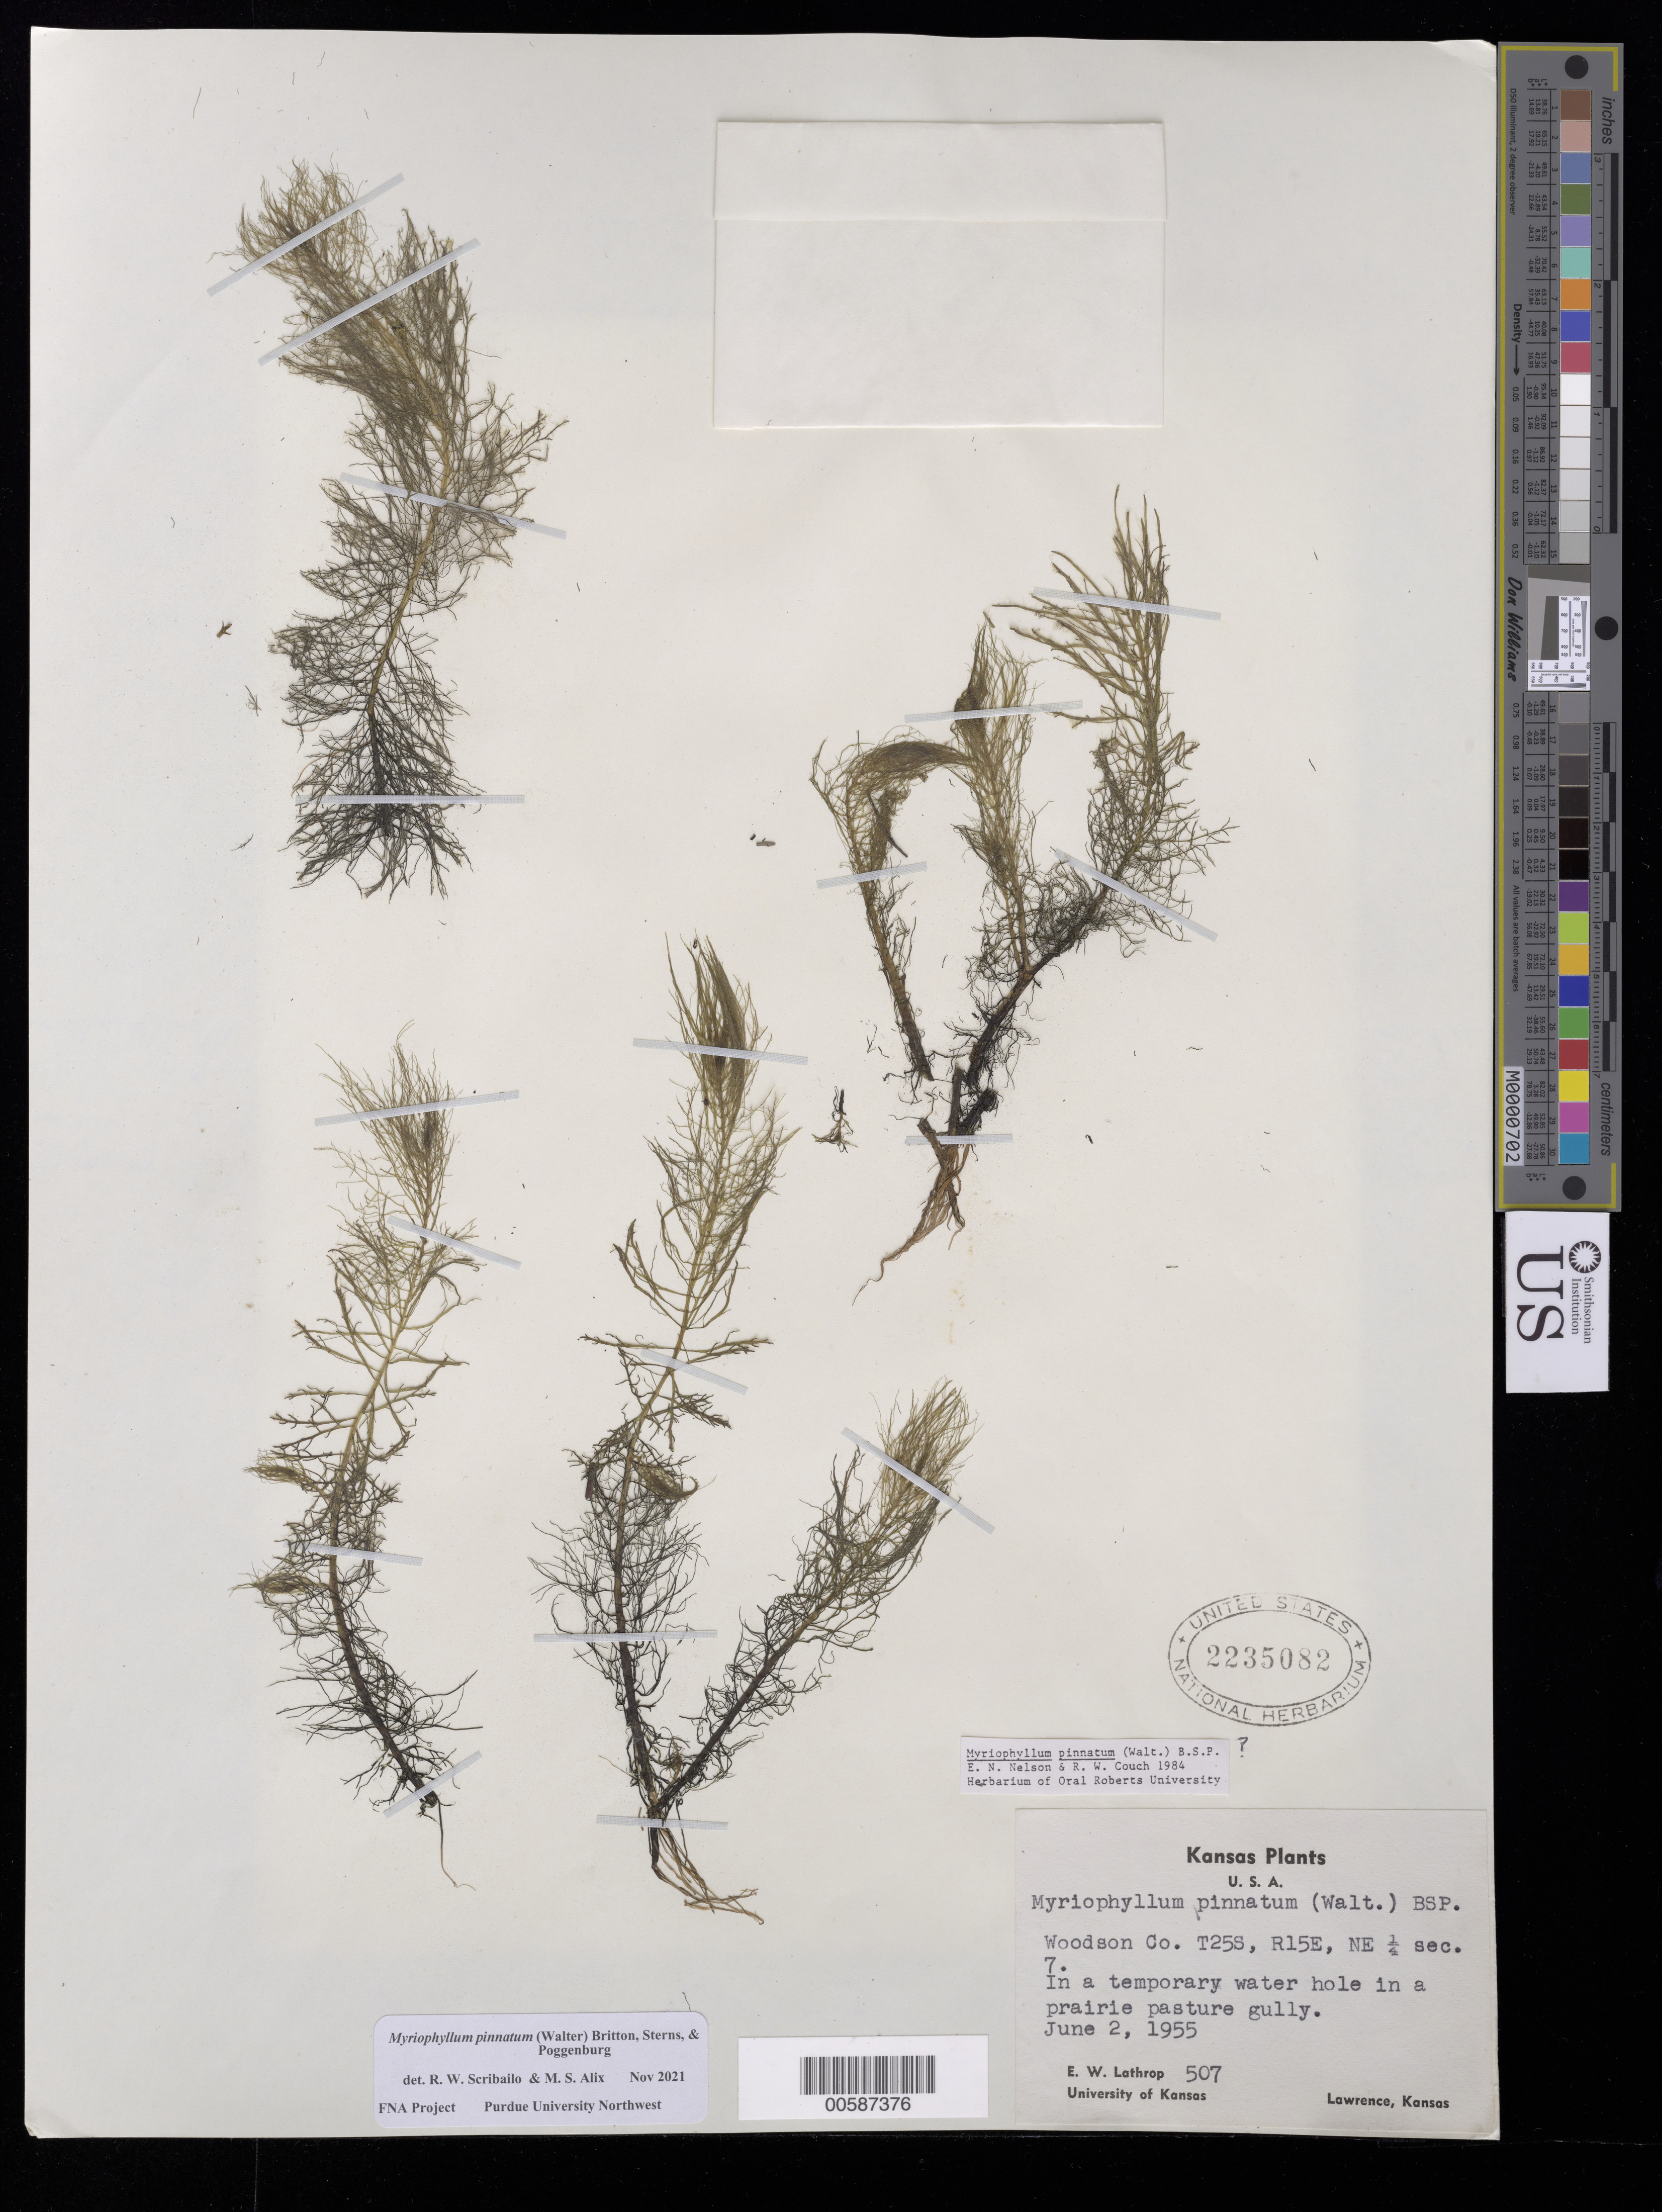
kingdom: Plantae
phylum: Tracheophyta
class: Magnoliopsida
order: Saxifragales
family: Haloragaceae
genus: Myriophyllum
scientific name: Myriophyllum pinnatum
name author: (Walter) Britton, Stearns & Poggenb.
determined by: Scribailo, R. W.; Alix, M. S.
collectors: E. W. Lathrop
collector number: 507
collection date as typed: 02 Jun 1955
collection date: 1955-06-02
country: United States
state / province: Kansas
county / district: Woodson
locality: T258, R15E, NE Sec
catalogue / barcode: US 2235082